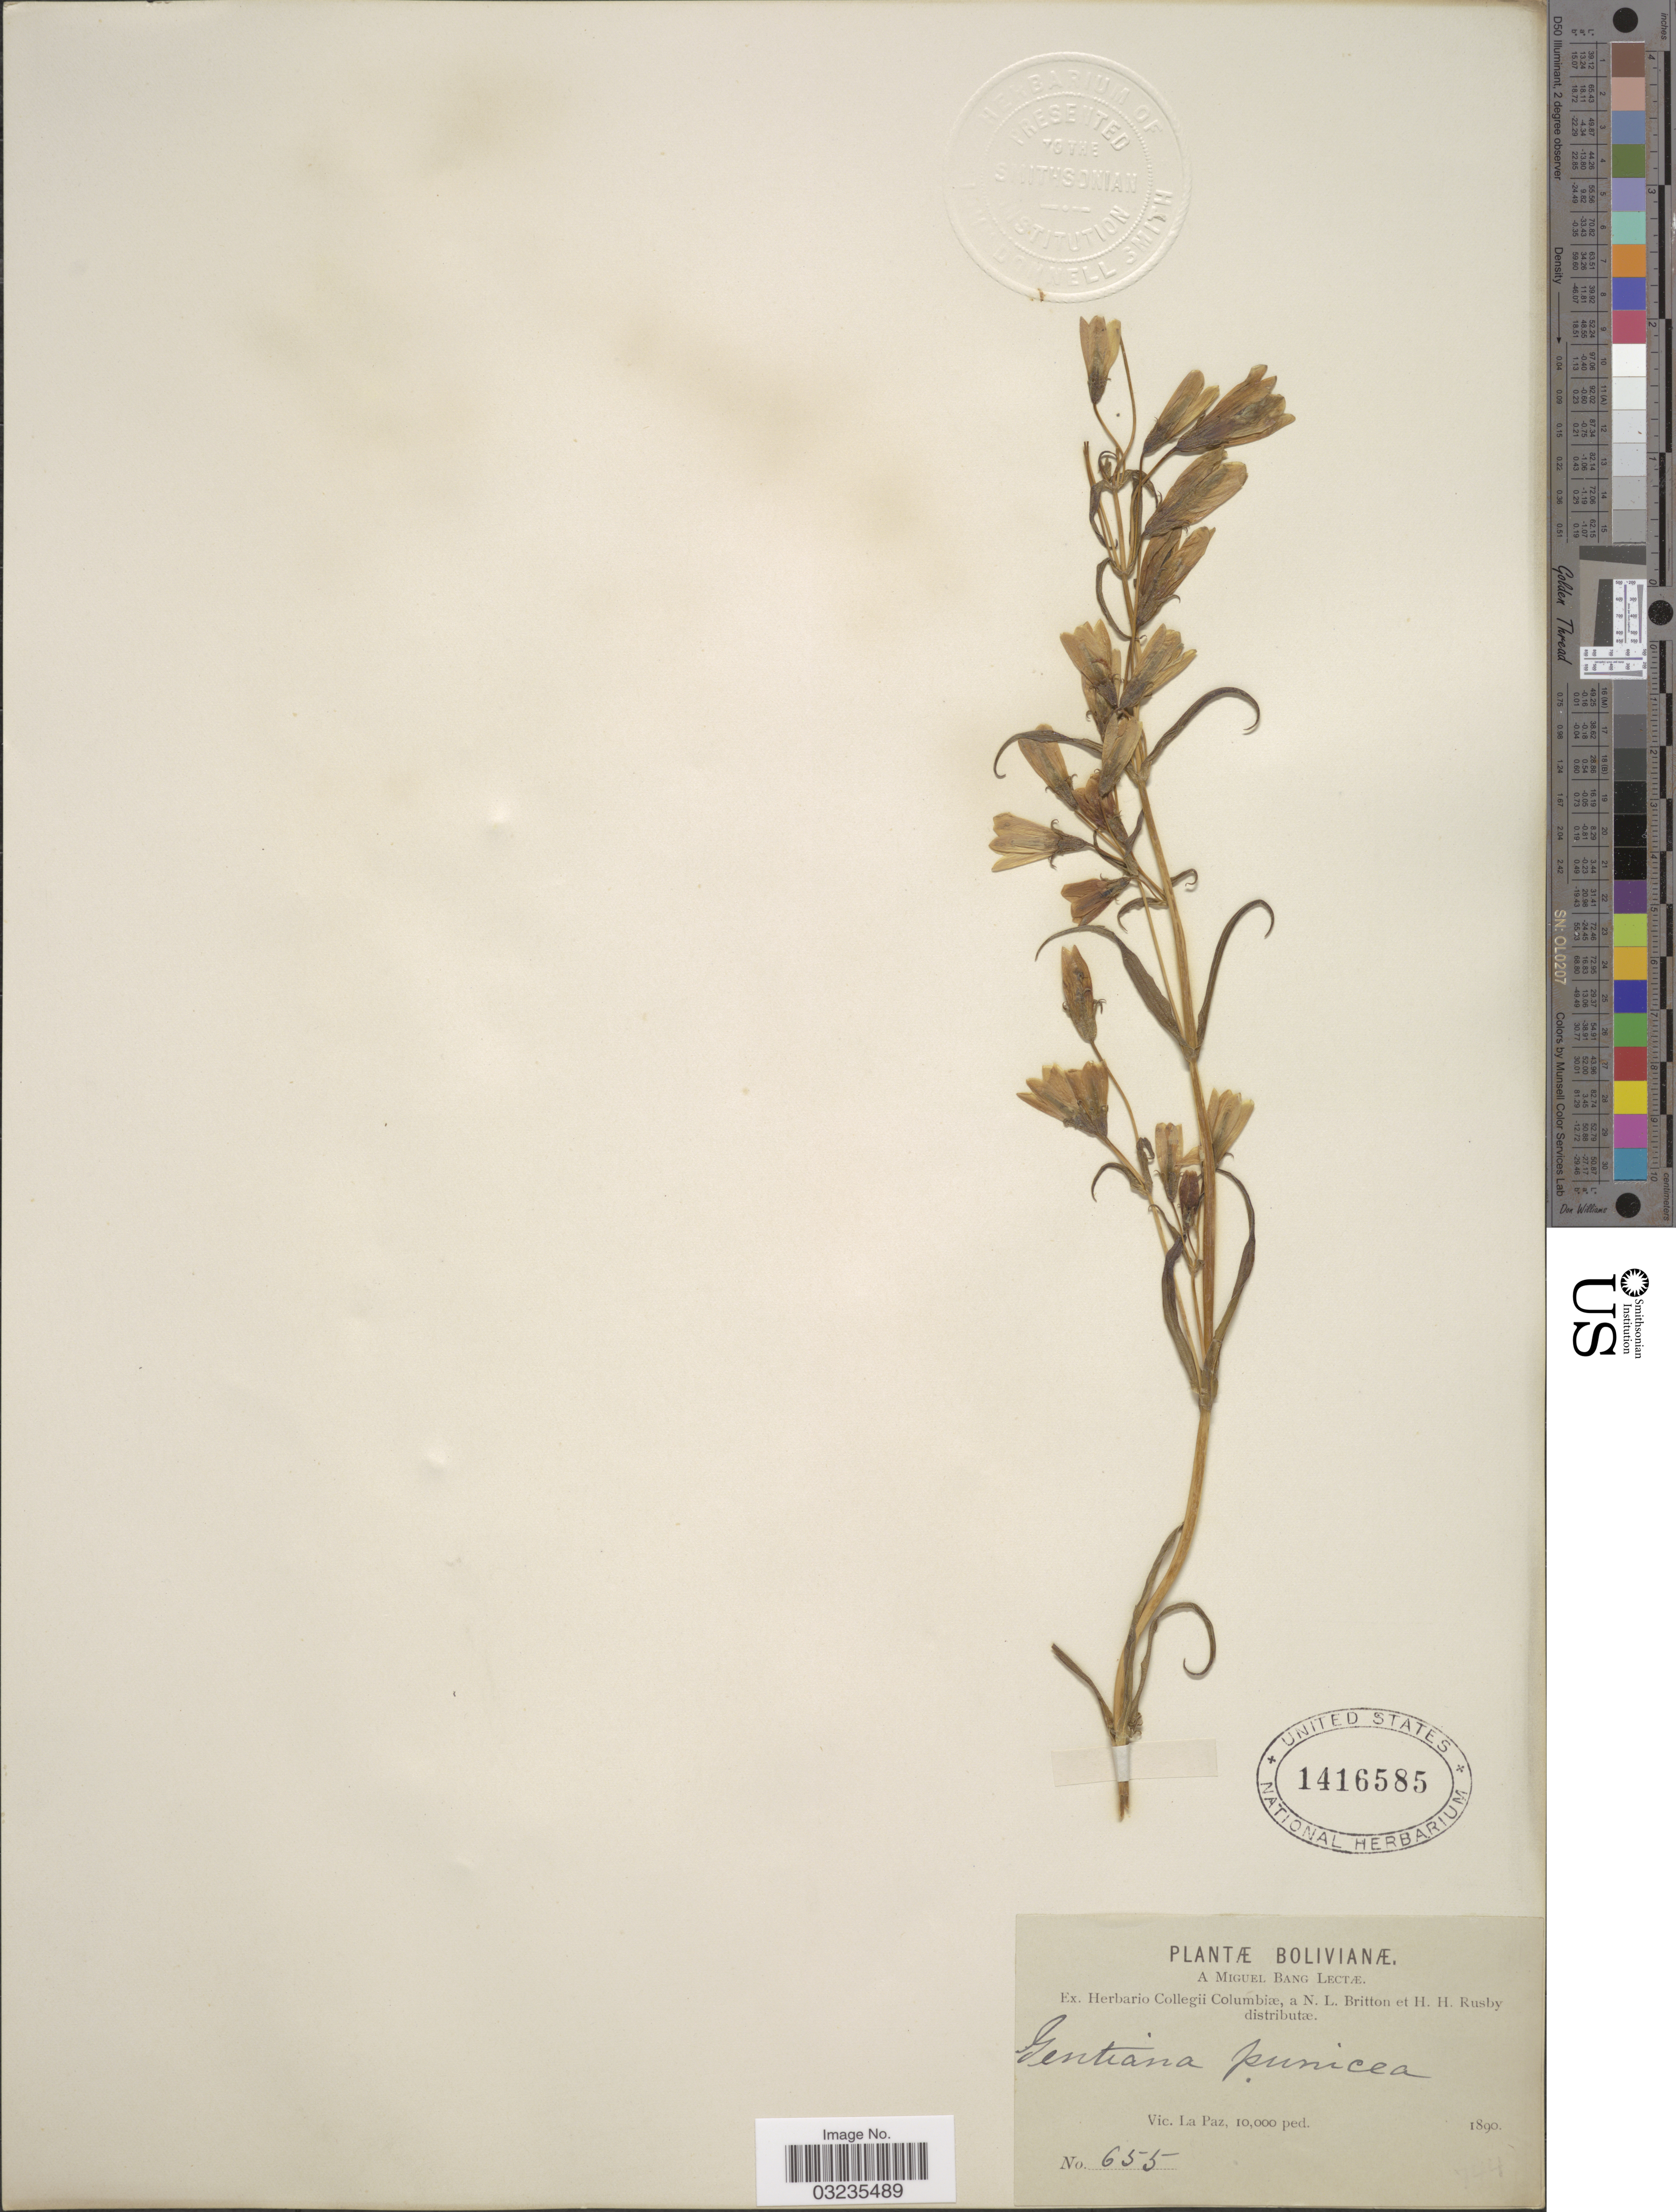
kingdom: Plantae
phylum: Tracheophyta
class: Magnoliopsida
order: Gentianales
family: Gentianaceae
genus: Gentiana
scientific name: Gentiana punicea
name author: Wedd.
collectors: M. Bang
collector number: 655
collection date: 1890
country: Bolivia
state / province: La Paz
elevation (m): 3048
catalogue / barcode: US 1416585